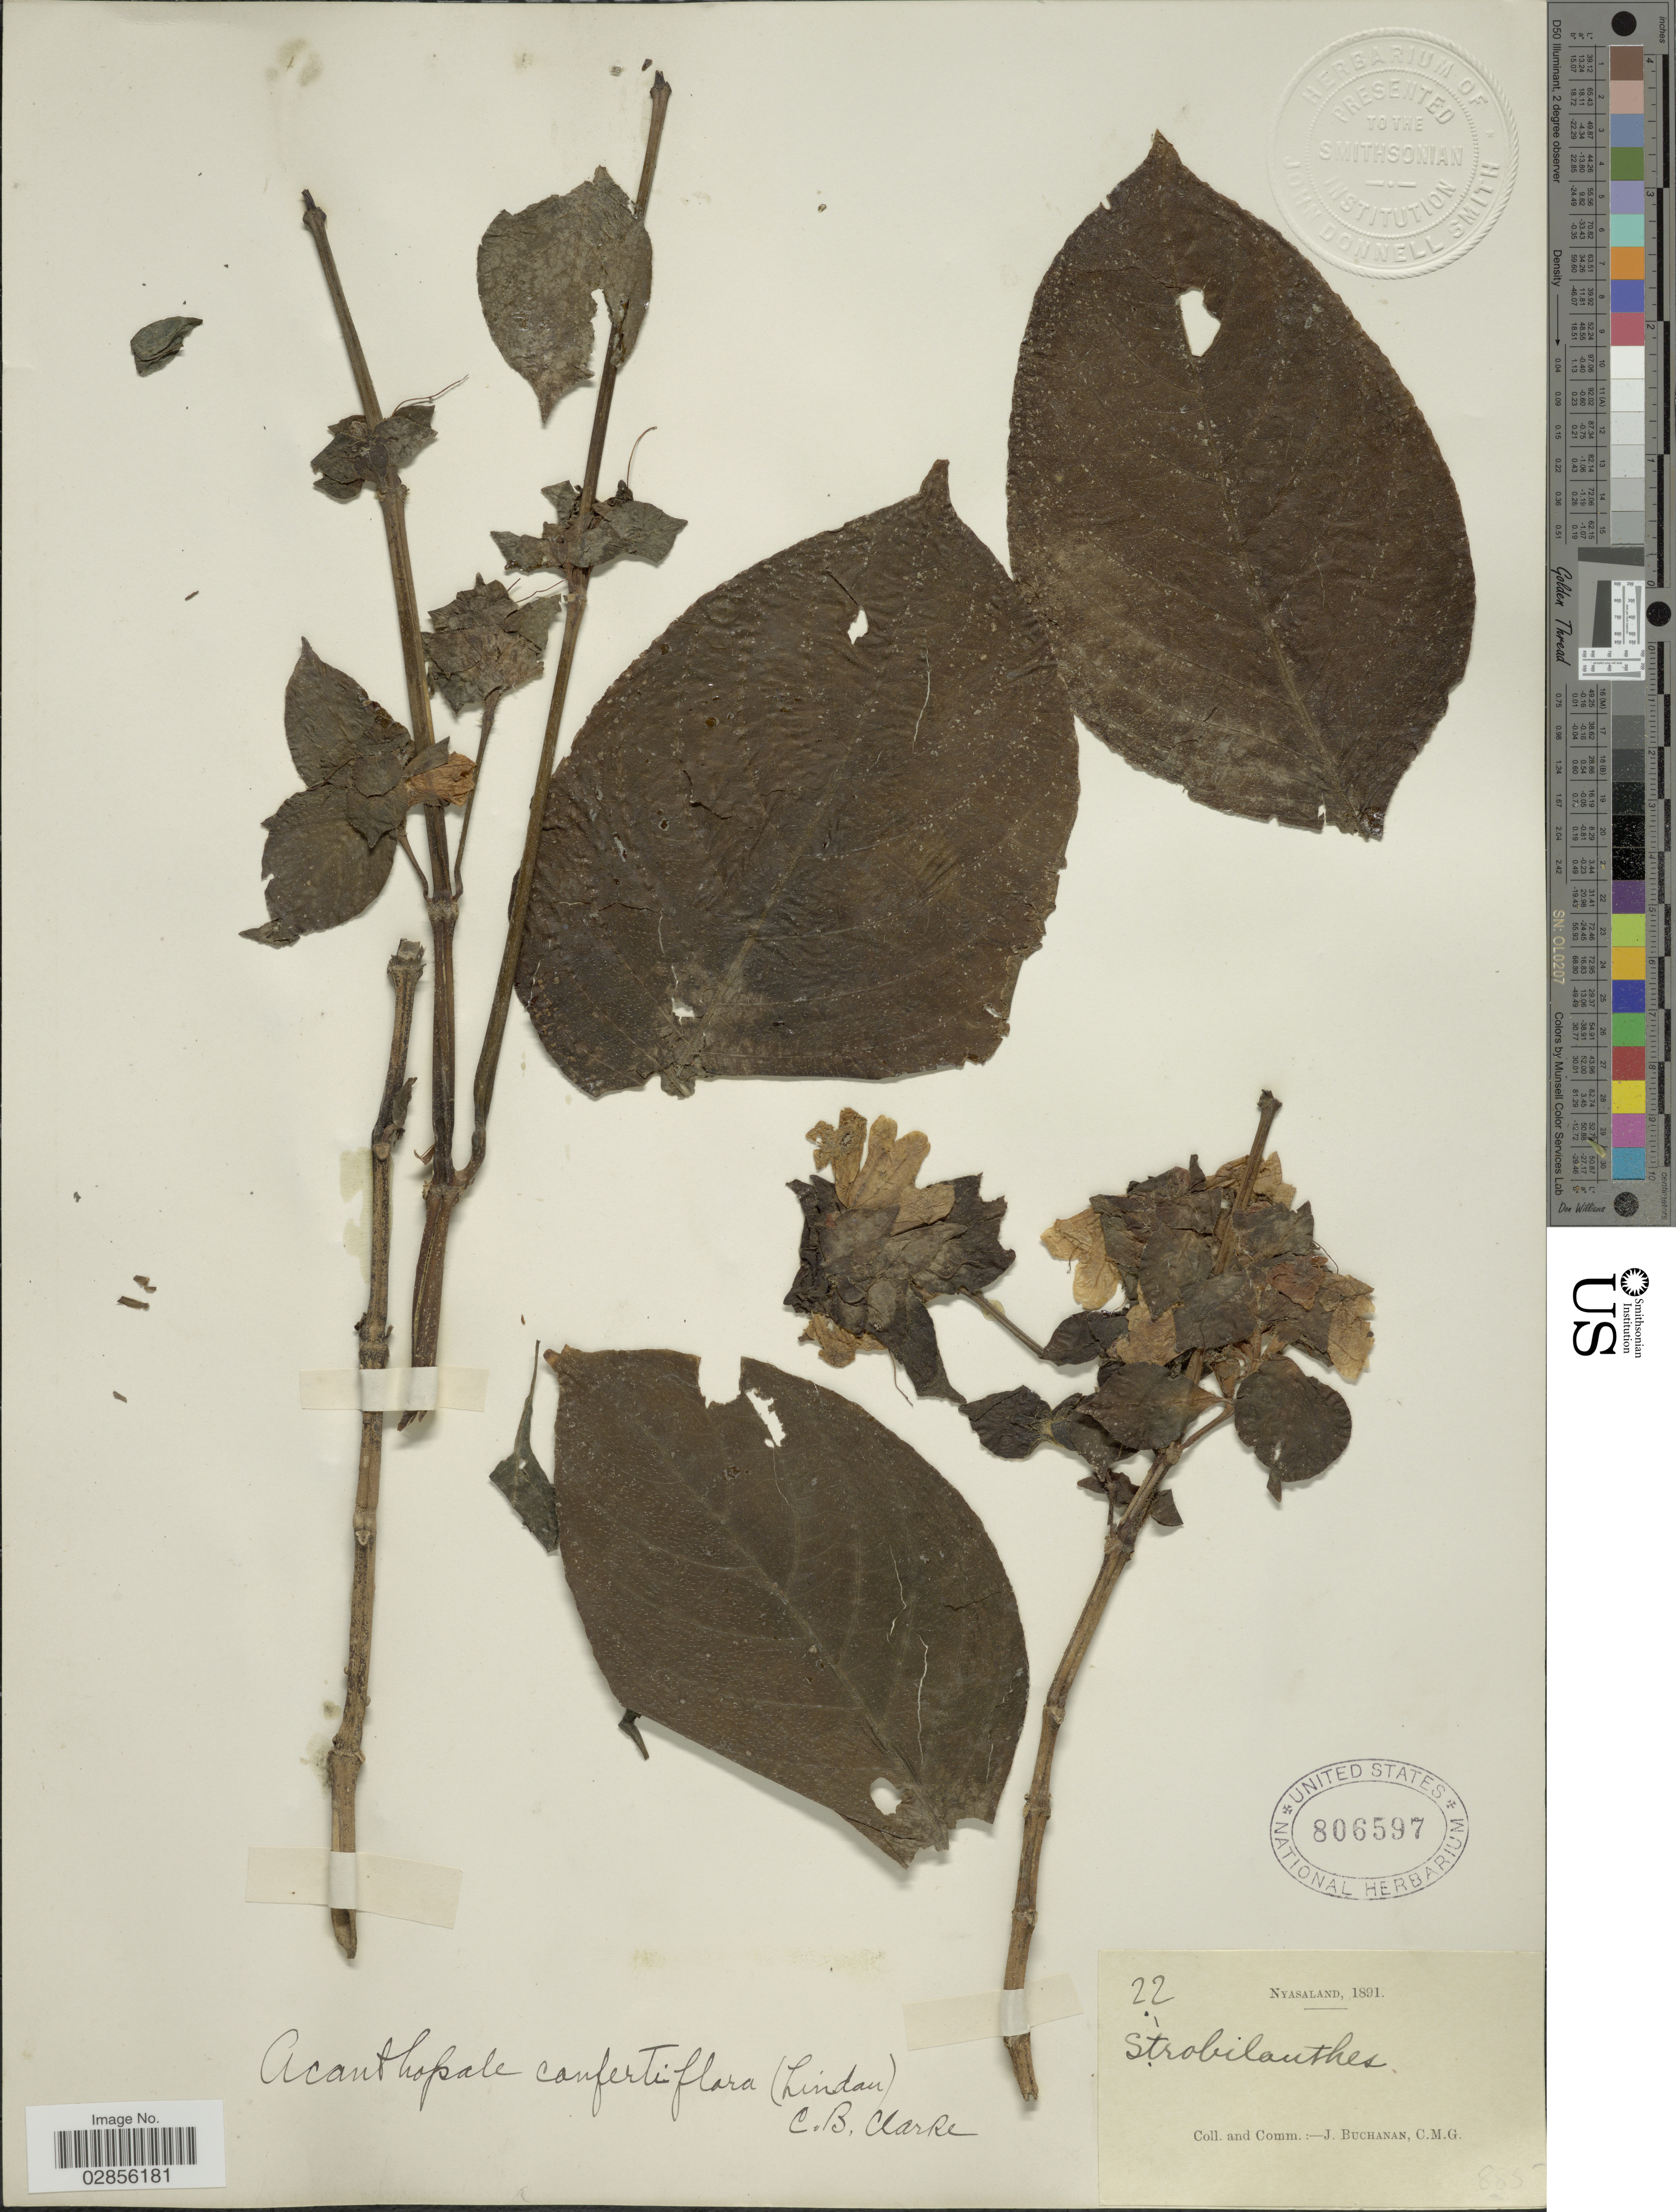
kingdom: Plantae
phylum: Tracheophyta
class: Magnoliopsida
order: Lamiales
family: Acanthaceae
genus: Acanthopale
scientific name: Acanthopale confertiflora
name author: (Lindau) C.B. Clarke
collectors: J. Buchanan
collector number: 22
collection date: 1891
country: Malawi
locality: Nyasaland.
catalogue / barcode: US 806597